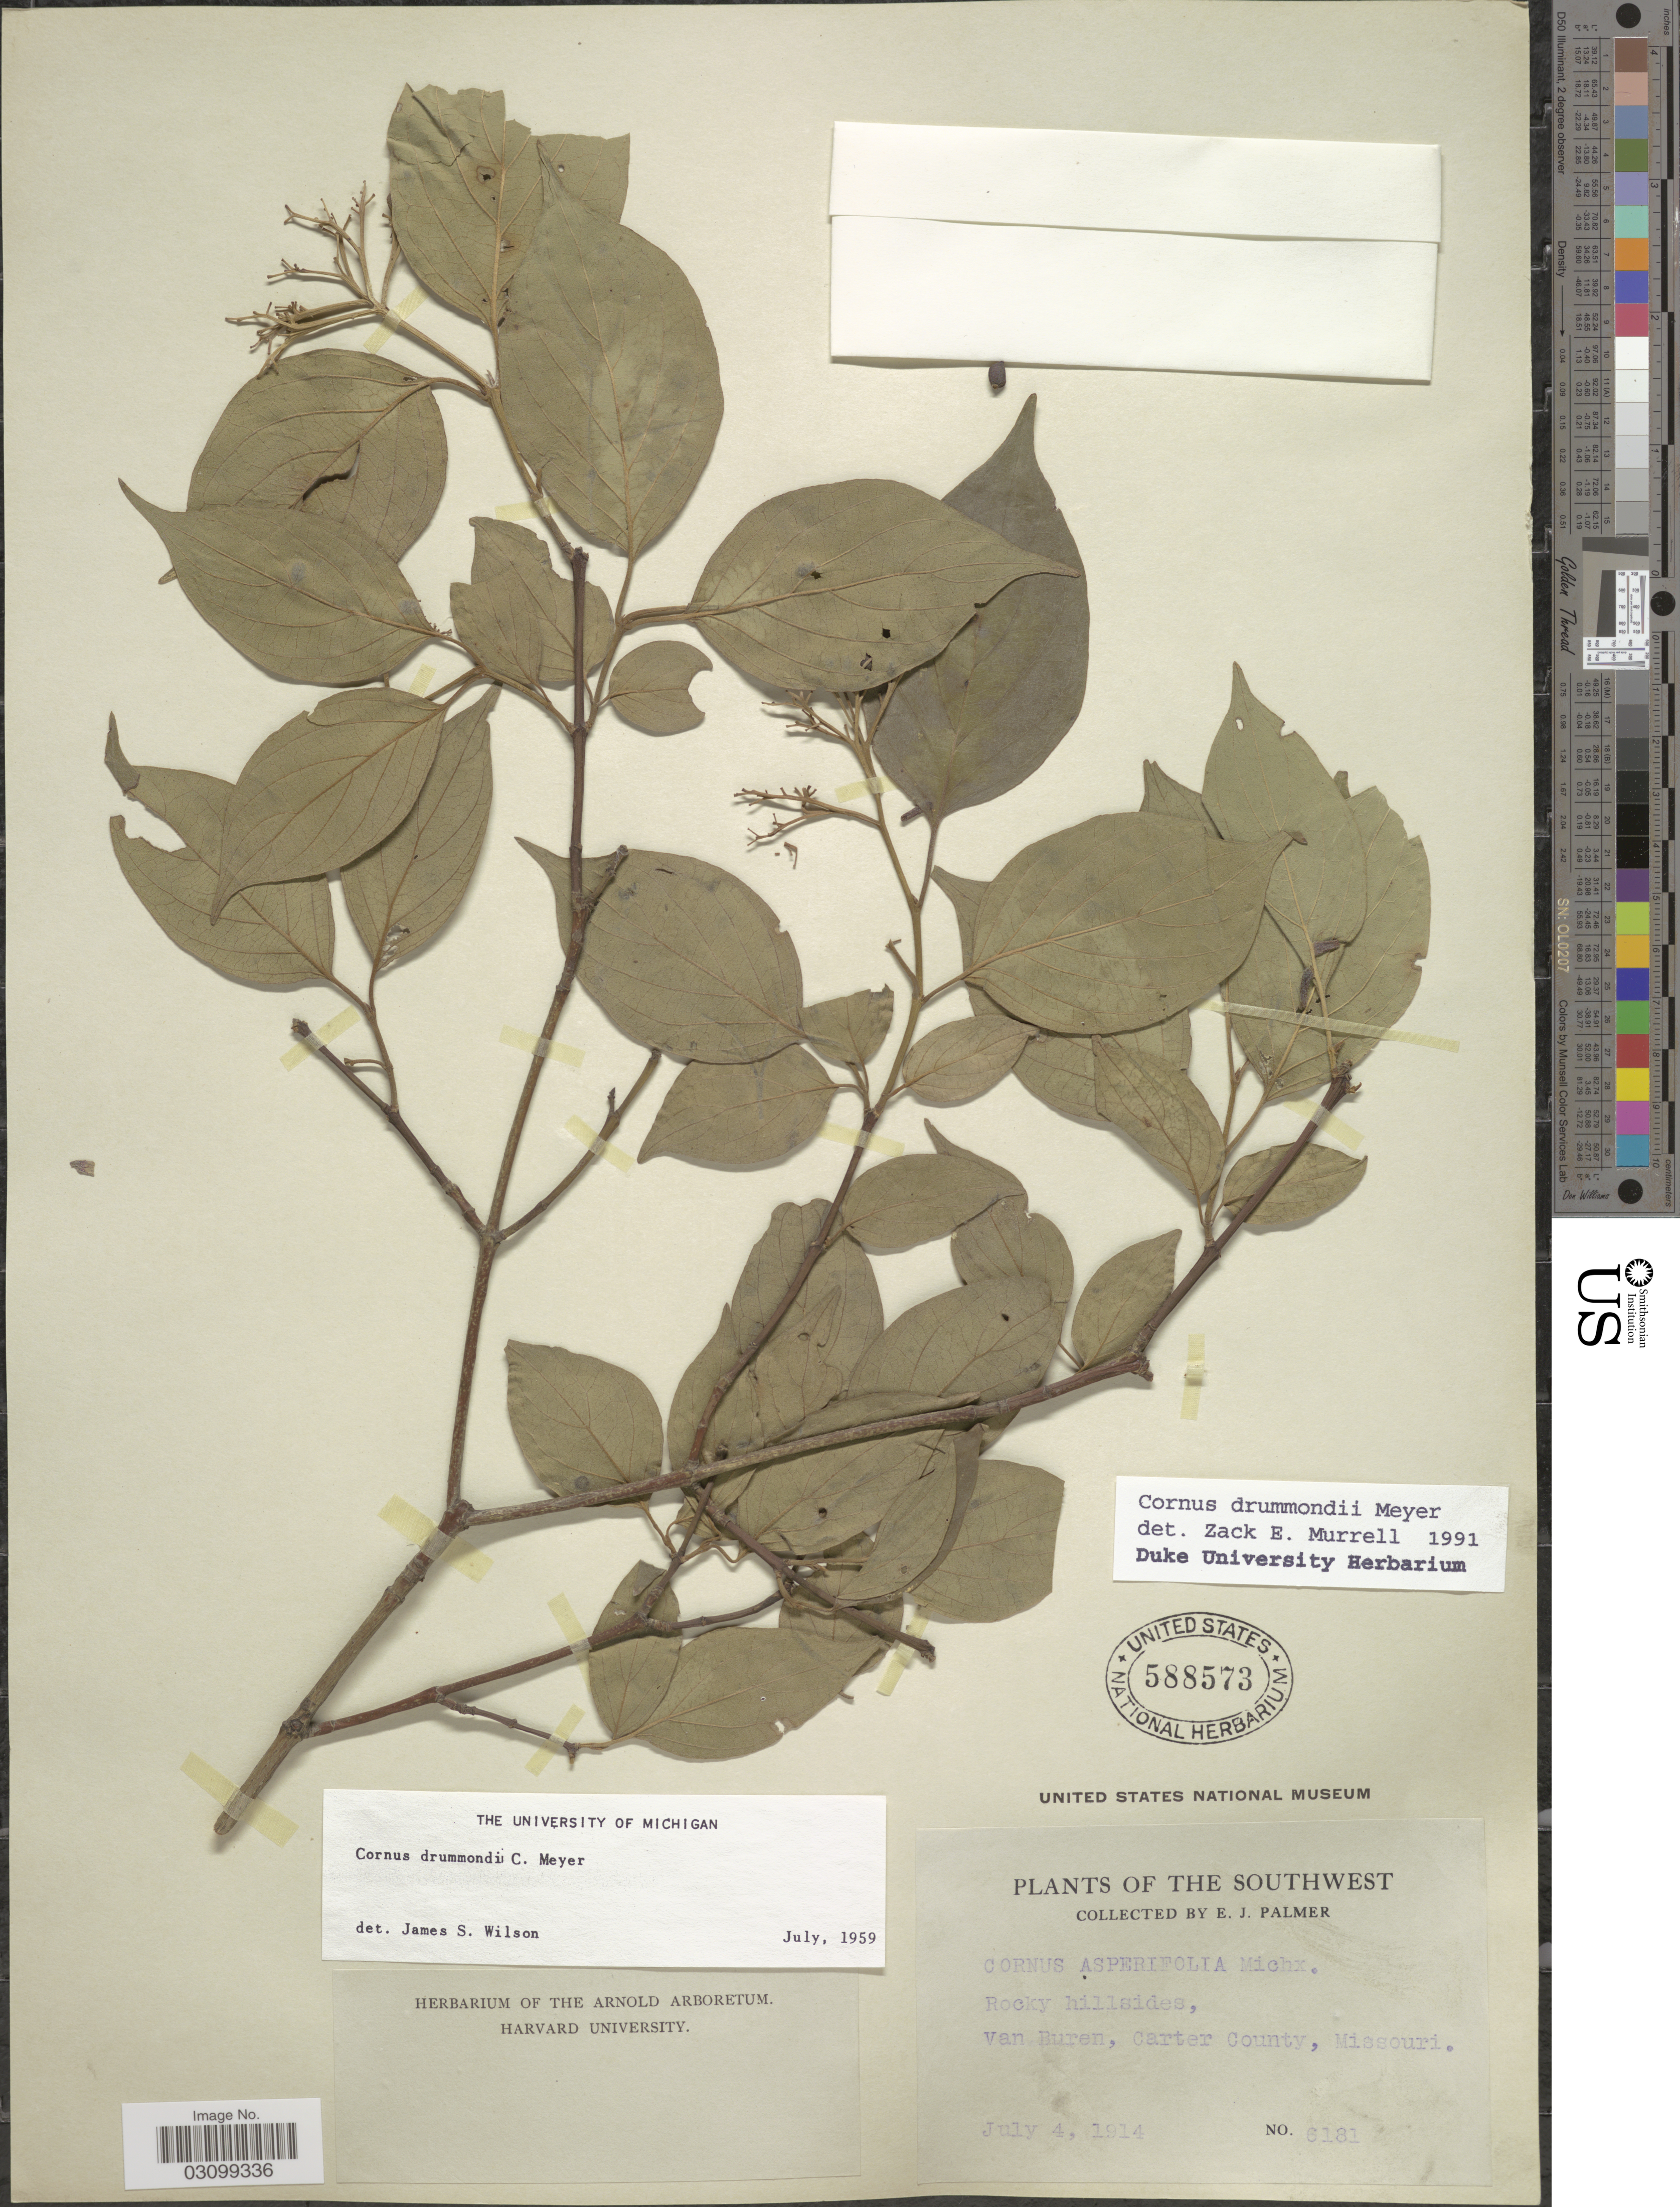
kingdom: Plantae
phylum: Tracheophyta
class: Magnoliopsida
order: Cornales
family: Cornaceae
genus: Cornus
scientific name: Cornus drummondii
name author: C.A. Mey.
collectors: E. J. Palmer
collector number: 6181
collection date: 1914-07-04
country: United States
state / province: Missouri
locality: Southwest. Van Buren, Carter County.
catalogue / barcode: US 588573